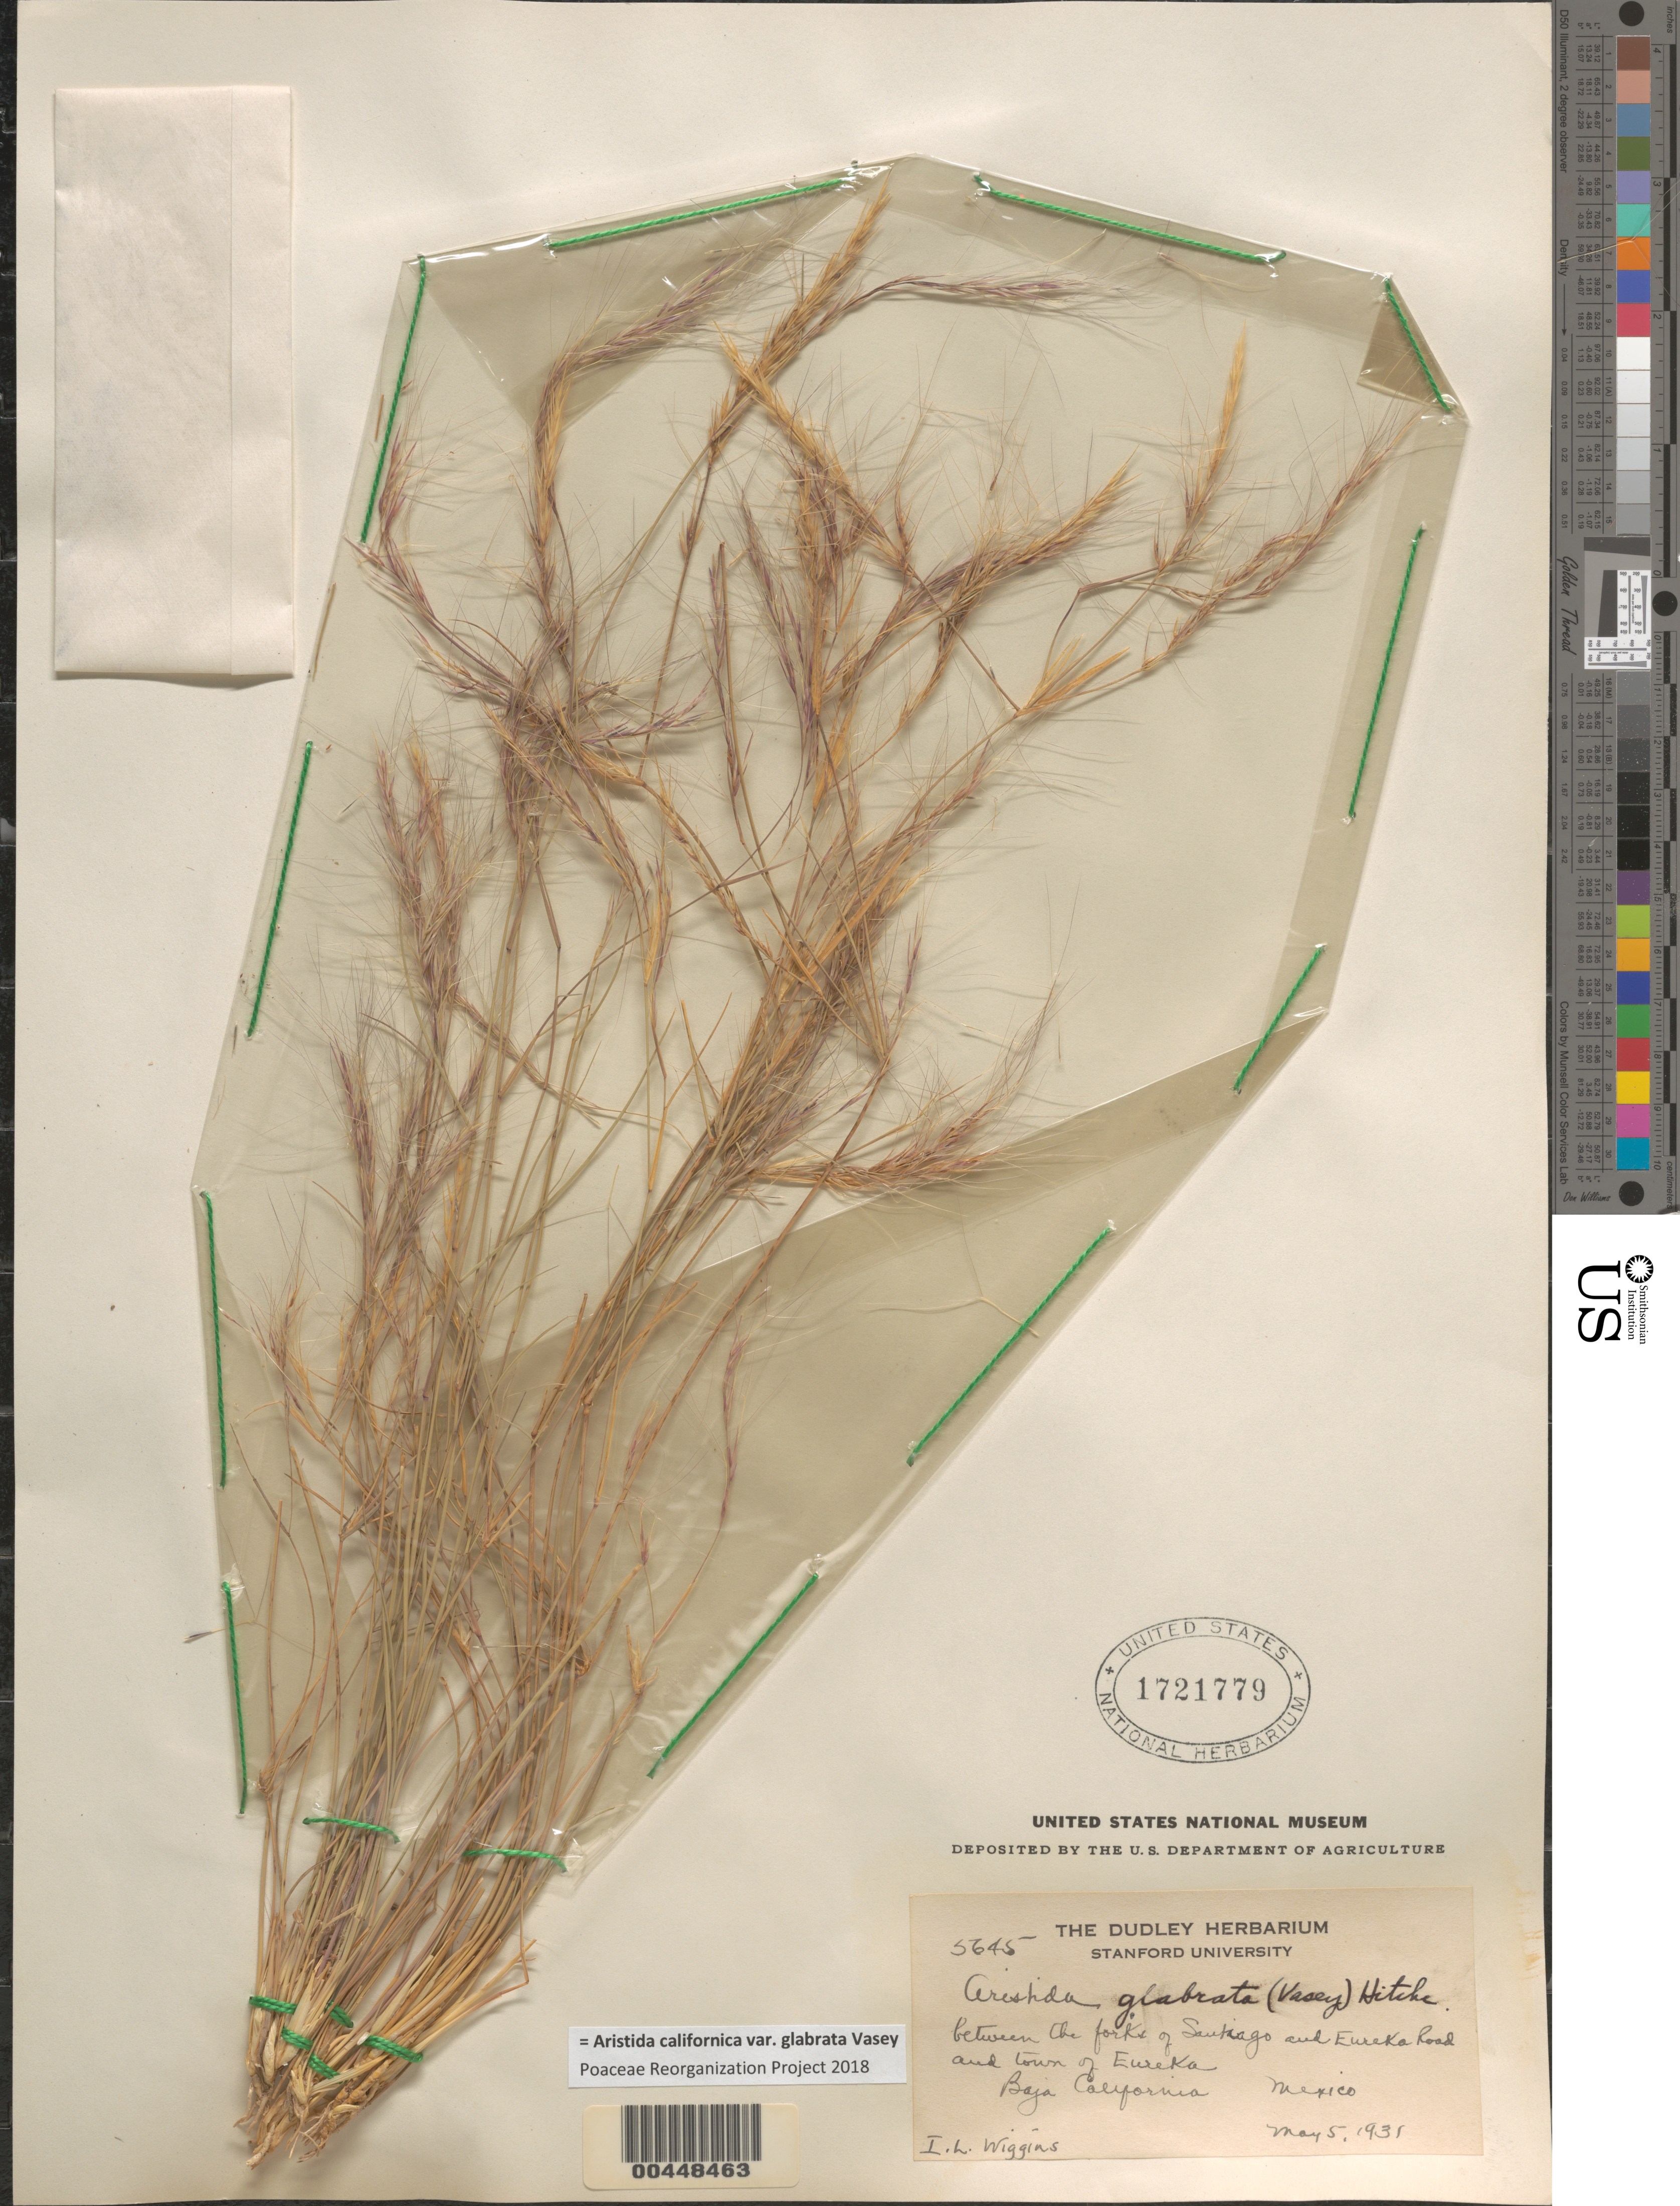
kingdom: Plantae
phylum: Tracheophyta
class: Liliopsida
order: Poales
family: Poaceae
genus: Aristida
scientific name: Aristida californica var. glabrata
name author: Vasey in Brandegee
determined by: Poaceae Reorganization Project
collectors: I. L. Wiggins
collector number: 5645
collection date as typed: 5 May 1931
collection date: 1931-05-05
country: Mexico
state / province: Baja California Norte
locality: Between the forks of Santiago and Eureka Road and town of Eureka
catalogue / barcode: US 1721779